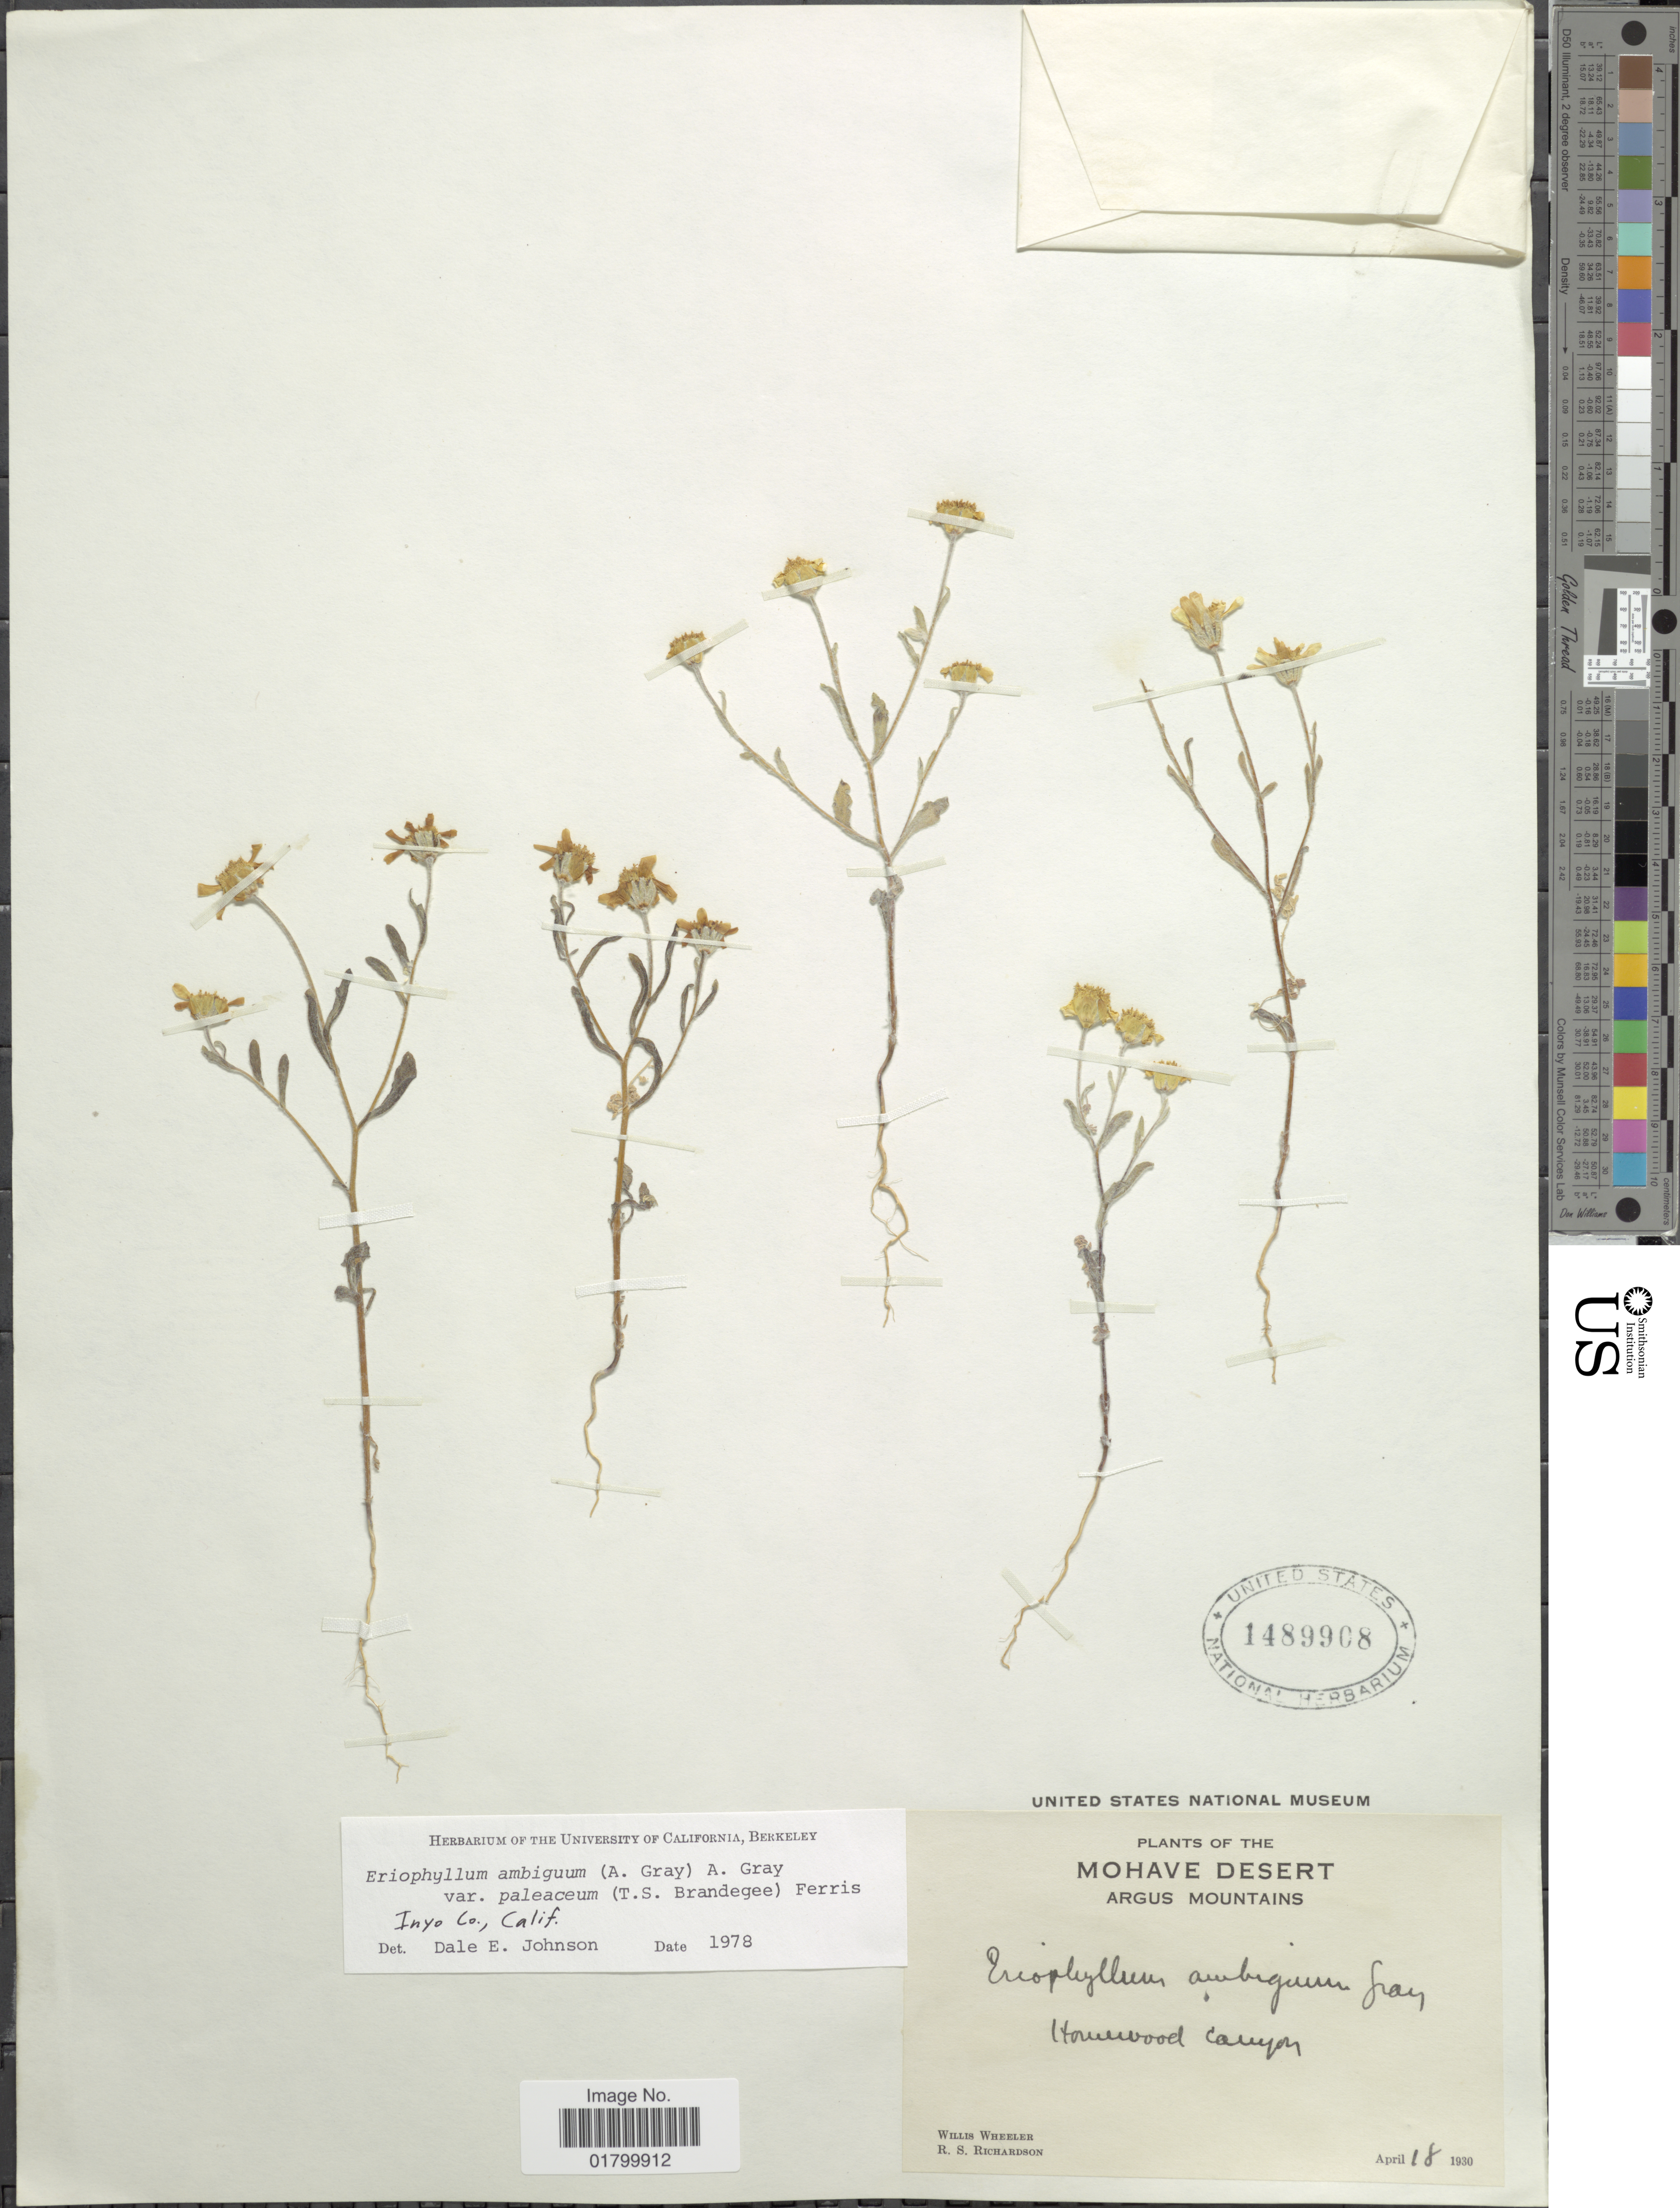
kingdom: Plantae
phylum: Tracheophyta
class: Magnoliopsida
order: Asterales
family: Asteraceae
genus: Eriophyllum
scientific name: Eriophyllum ambiguum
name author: (A. Gray) A. Gray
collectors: W. Wheeler & R. Richardson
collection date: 1930-04-18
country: United States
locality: The Mohave Desert, Argus Mountains, Homewood Canyon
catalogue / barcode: US 1489908